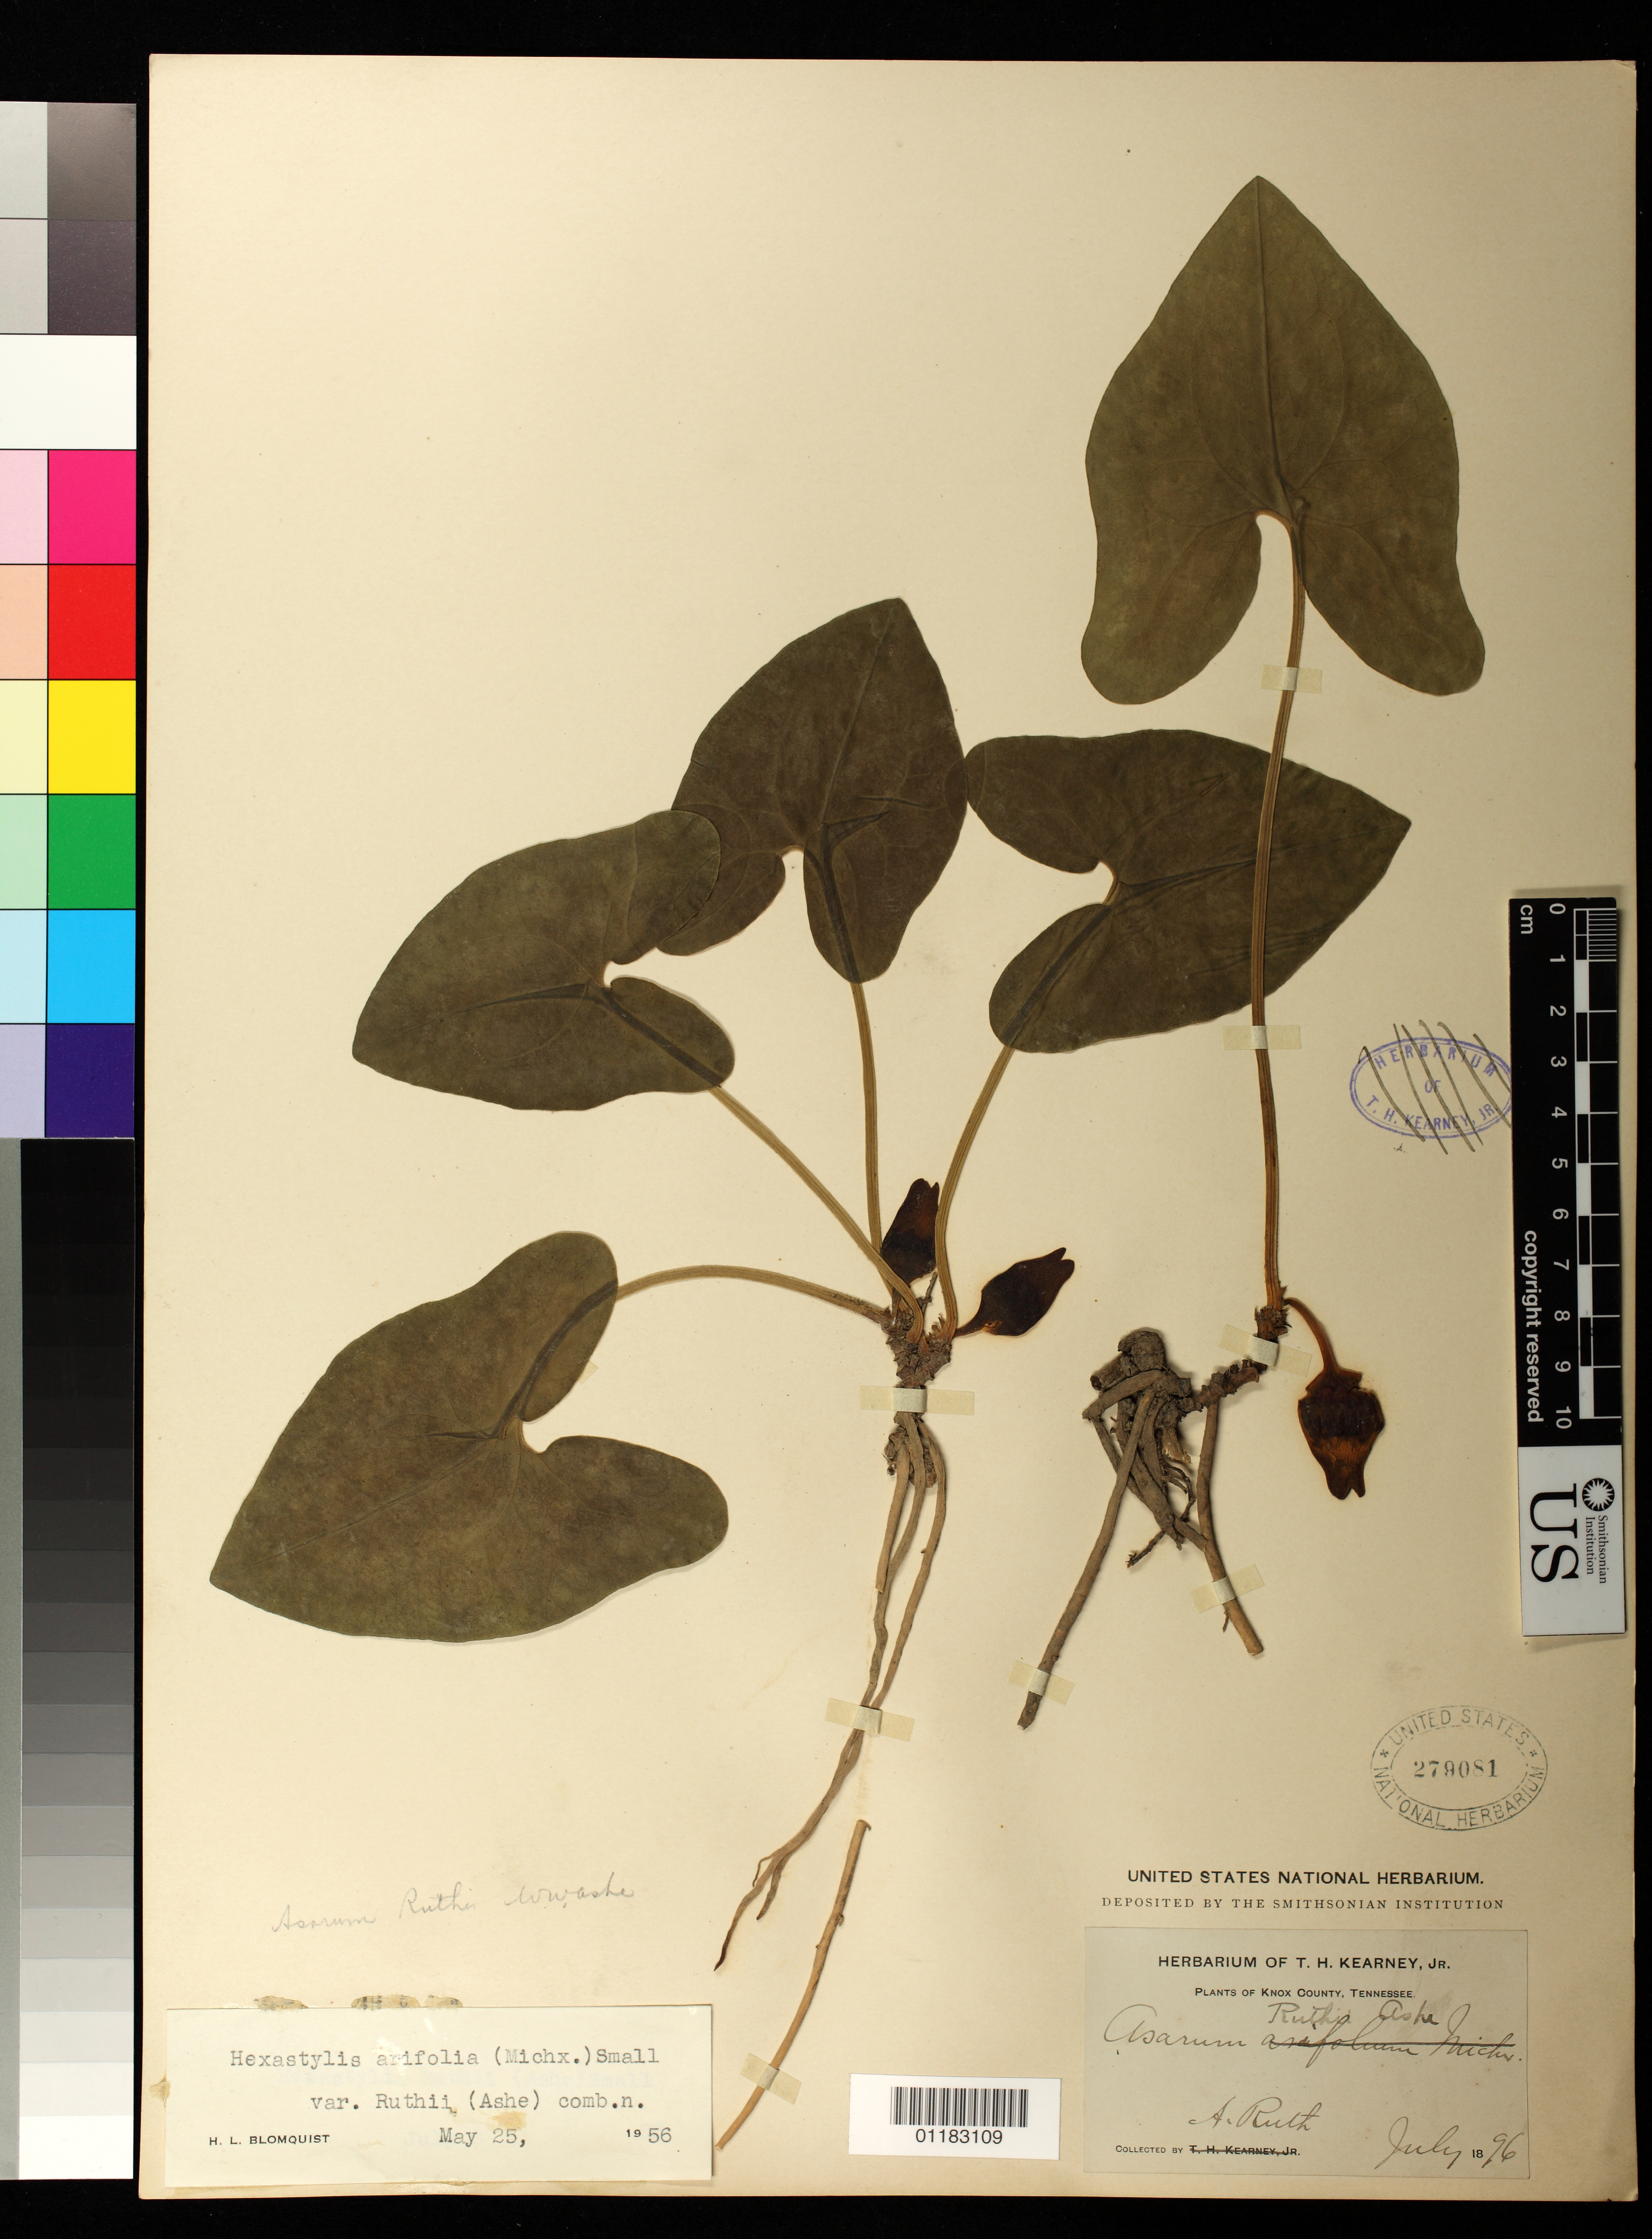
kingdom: Plantae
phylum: Tracheophyta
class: Magnoliopsida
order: Piperales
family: Aristolochiaceae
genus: Hexastylis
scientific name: Hexastylis ruthii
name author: Small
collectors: A. Ruth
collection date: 1896-07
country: United States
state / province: Tennessee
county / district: Knox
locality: Knox County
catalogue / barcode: US 279081